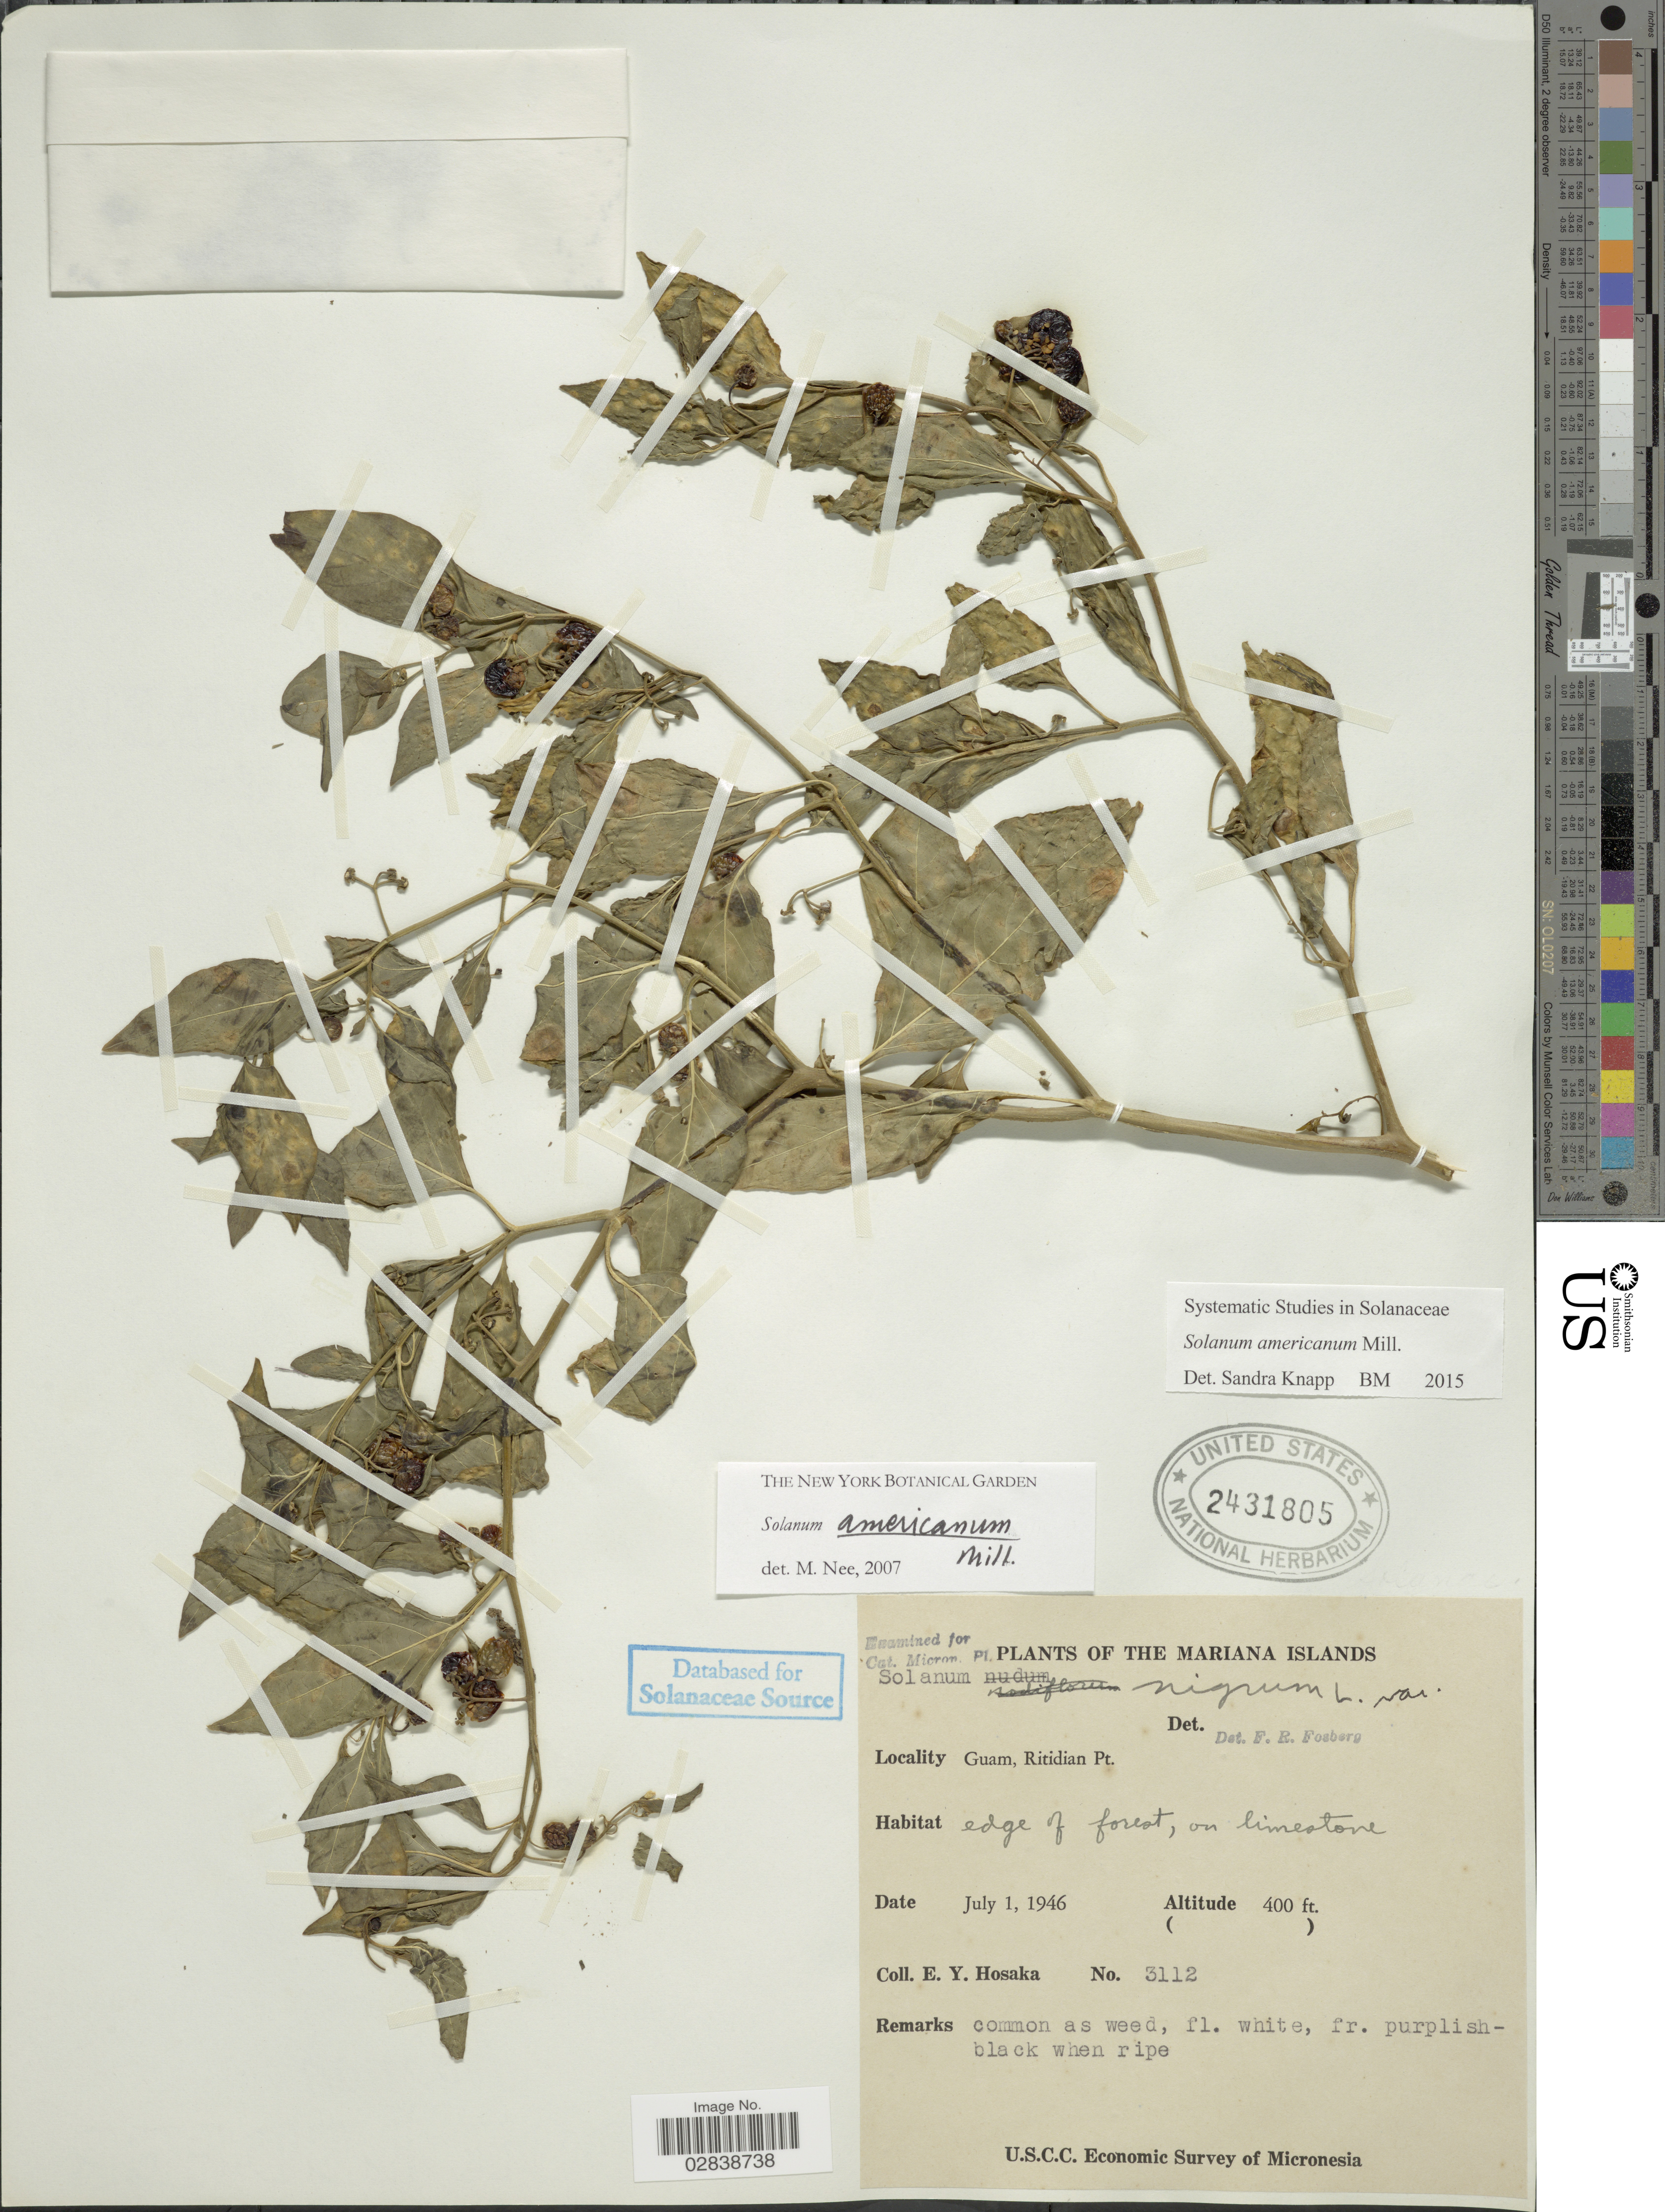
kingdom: Plantae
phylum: Tracheophyta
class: Magnoliopsida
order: Solanales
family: Solanaceae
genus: Solanum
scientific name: Solanum americanum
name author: Mill.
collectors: E. Y. Hosaka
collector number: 3112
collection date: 1946-07-01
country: Guam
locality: Mariana Islands. Ritidian Pt.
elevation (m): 122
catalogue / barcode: US 2431805